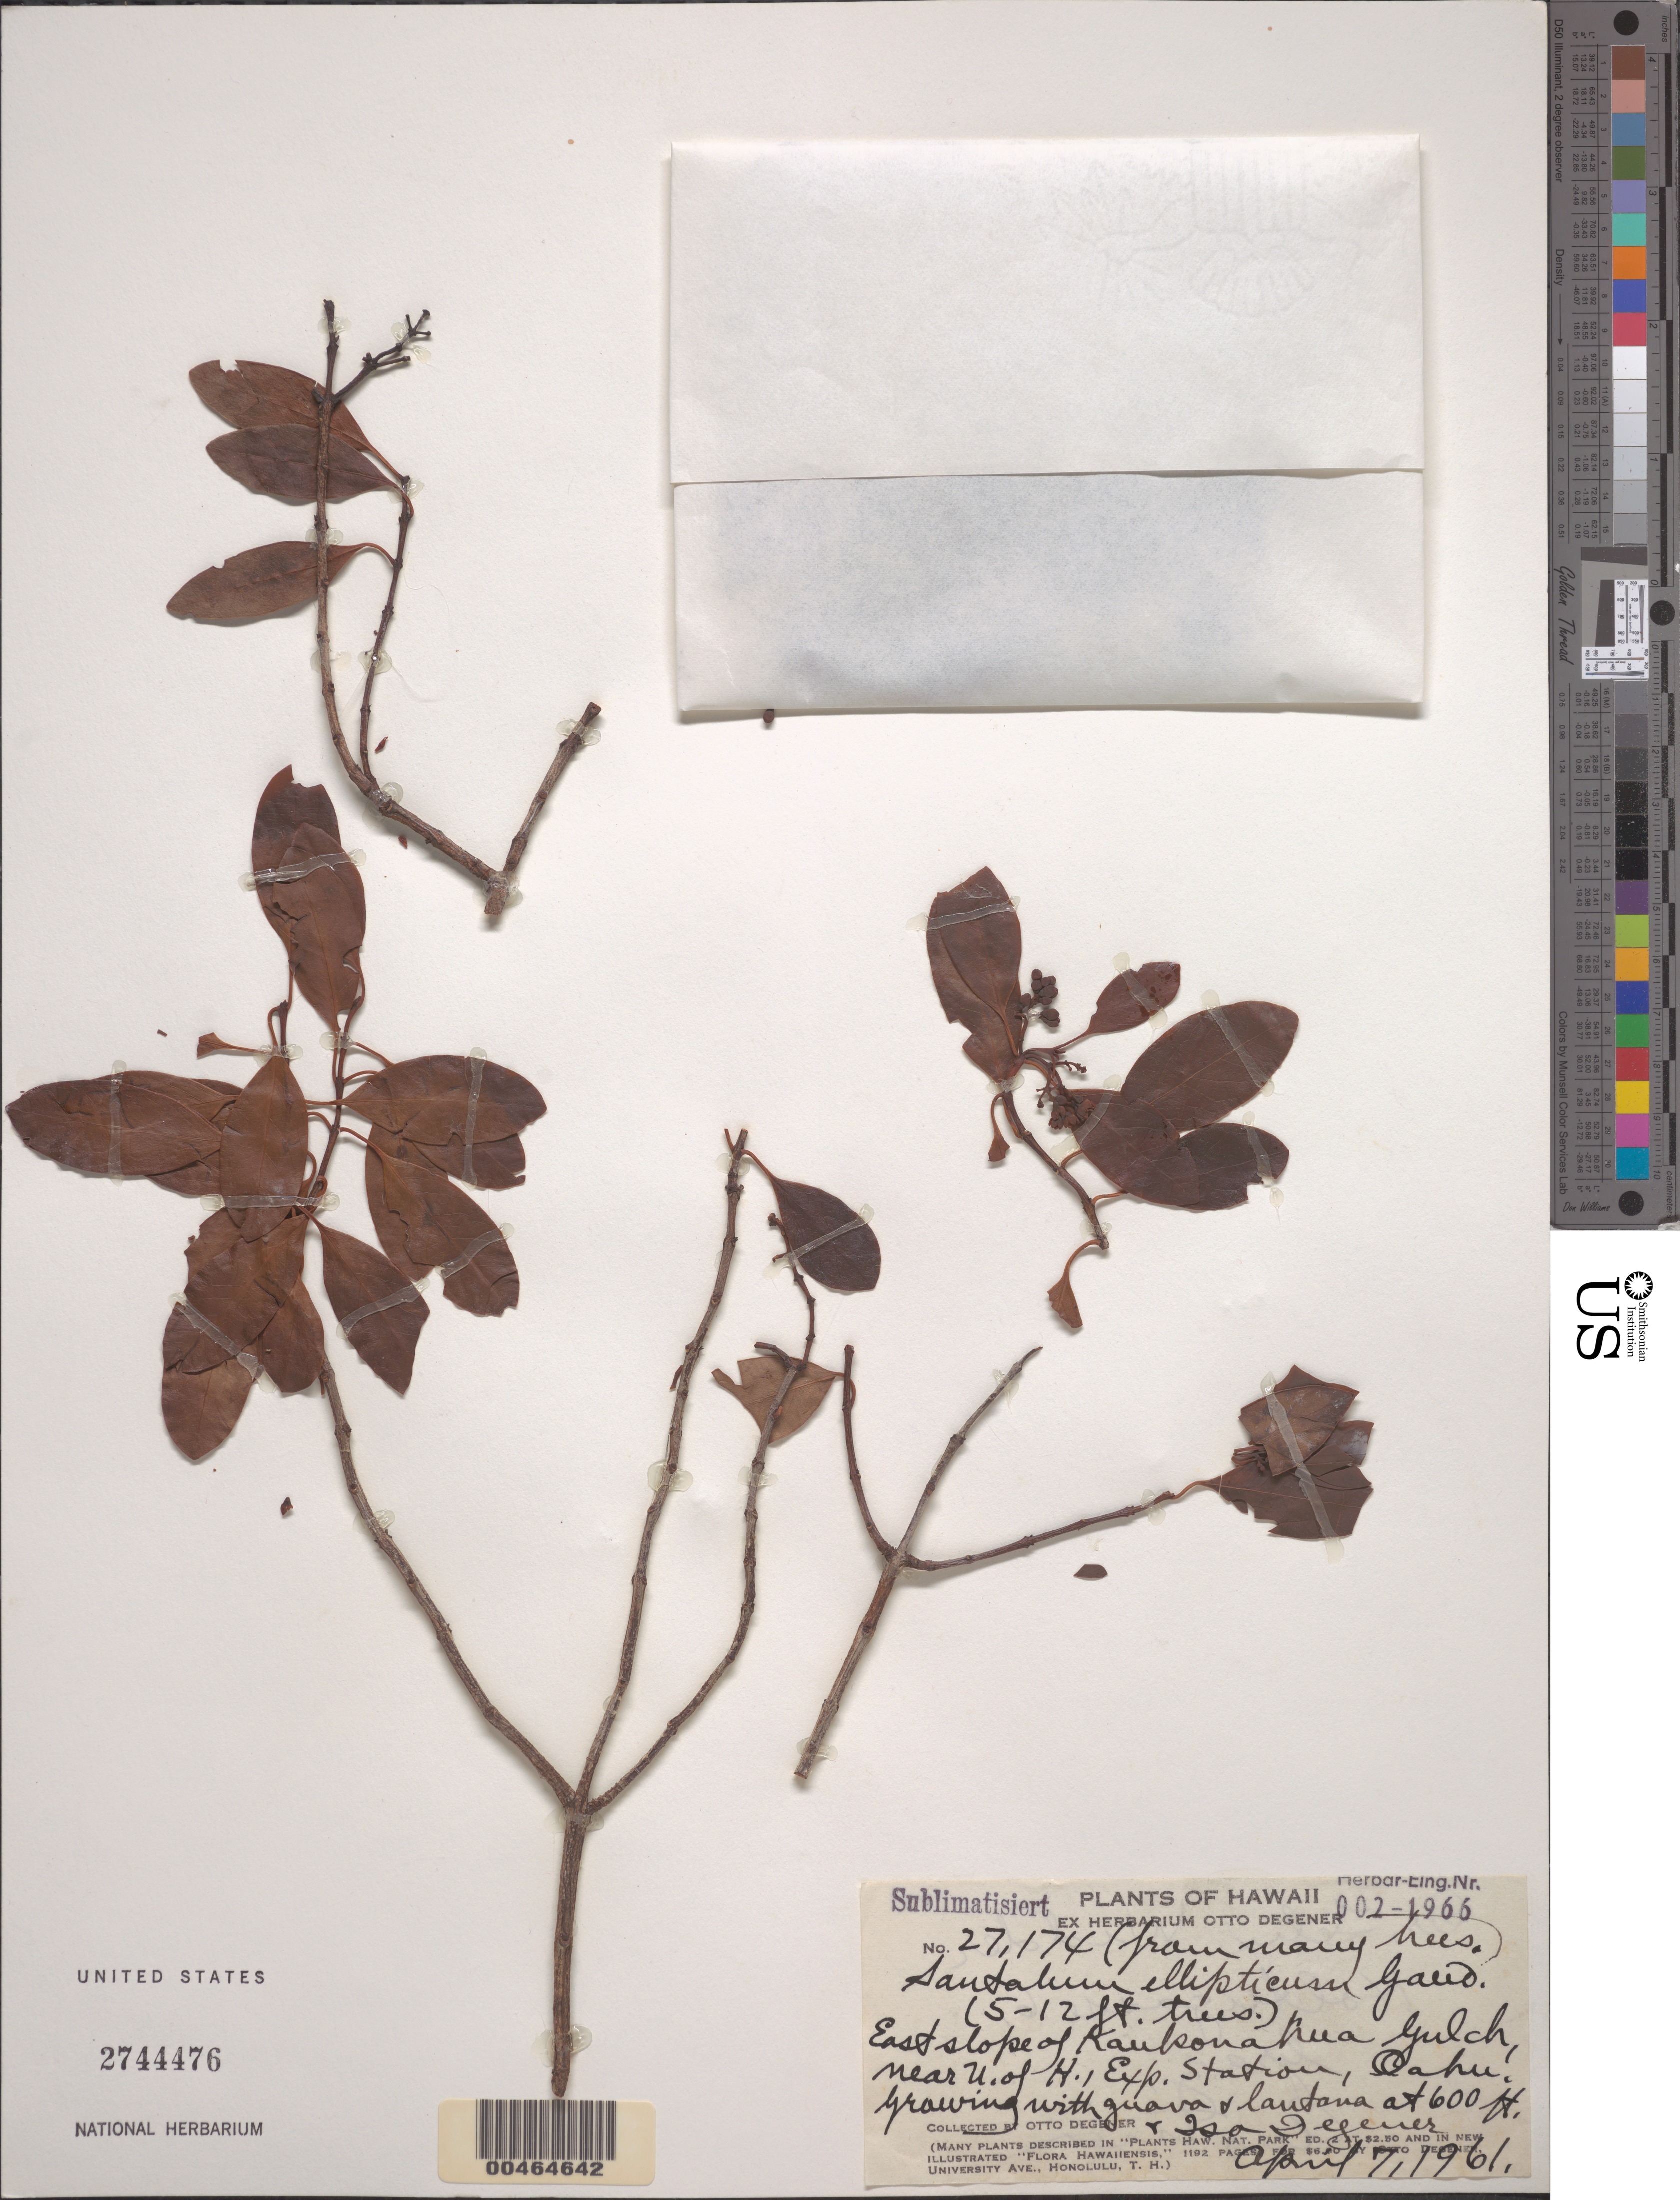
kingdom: Plantae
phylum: Tracheophyta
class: Magnoliopsida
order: Santalales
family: Santalaceae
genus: Santalum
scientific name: Santalum ellipticum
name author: Gaudich.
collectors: O. Degener & I. Degener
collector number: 27174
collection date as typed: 7 Apr 1961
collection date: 1961-04-07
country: United States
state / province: Hawaii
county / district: Honolulu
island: Oahu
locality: E slope of Kaukonahua Gulch, near U. of H., Exp. Station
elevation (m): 183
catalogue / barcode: US 2744476